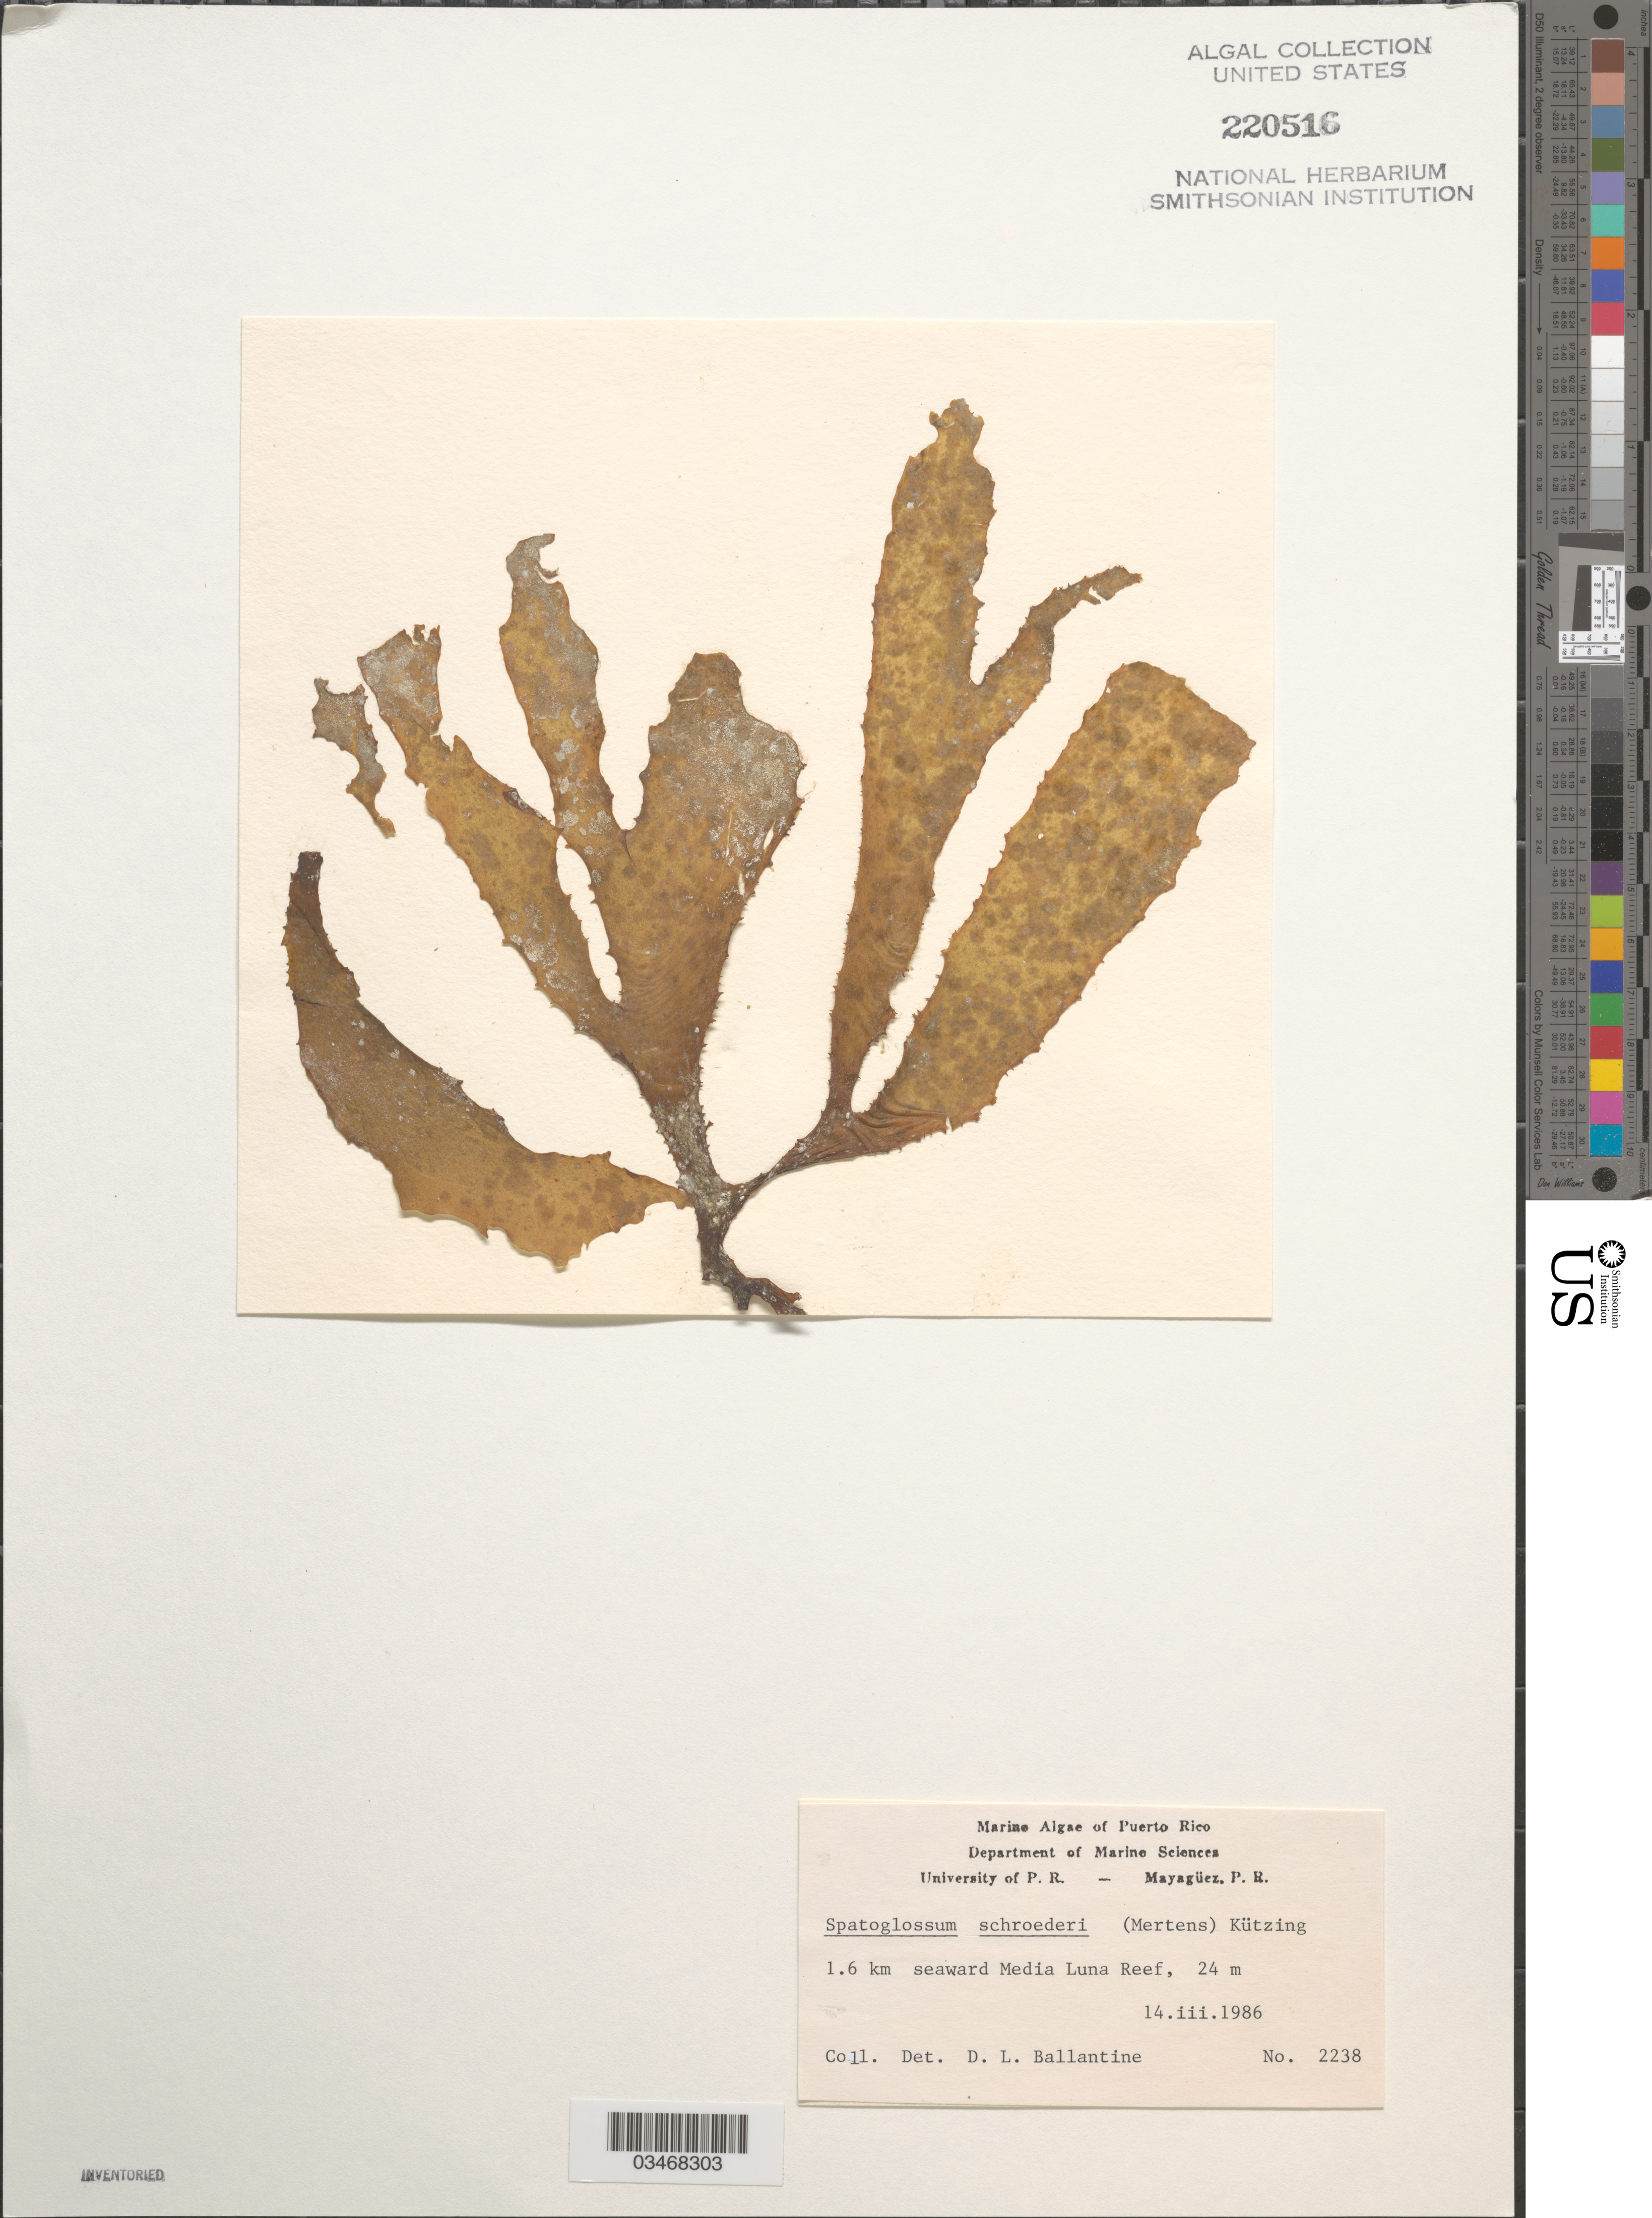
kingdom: Chromista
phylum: Ochrophyta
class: Phaeophyceae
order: Dictyotales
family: Dictyotaceae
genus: Spatoglossum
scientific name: Spatoglossum schroederi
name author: (C. Agardh) Kütz.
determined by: Ballantine, D. L.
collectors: D.L. Ballantine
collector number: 2238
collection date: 1986-03-14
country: Puerto Rico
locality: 1.6 km seaward Media Luna Reef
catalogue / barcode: US 220516